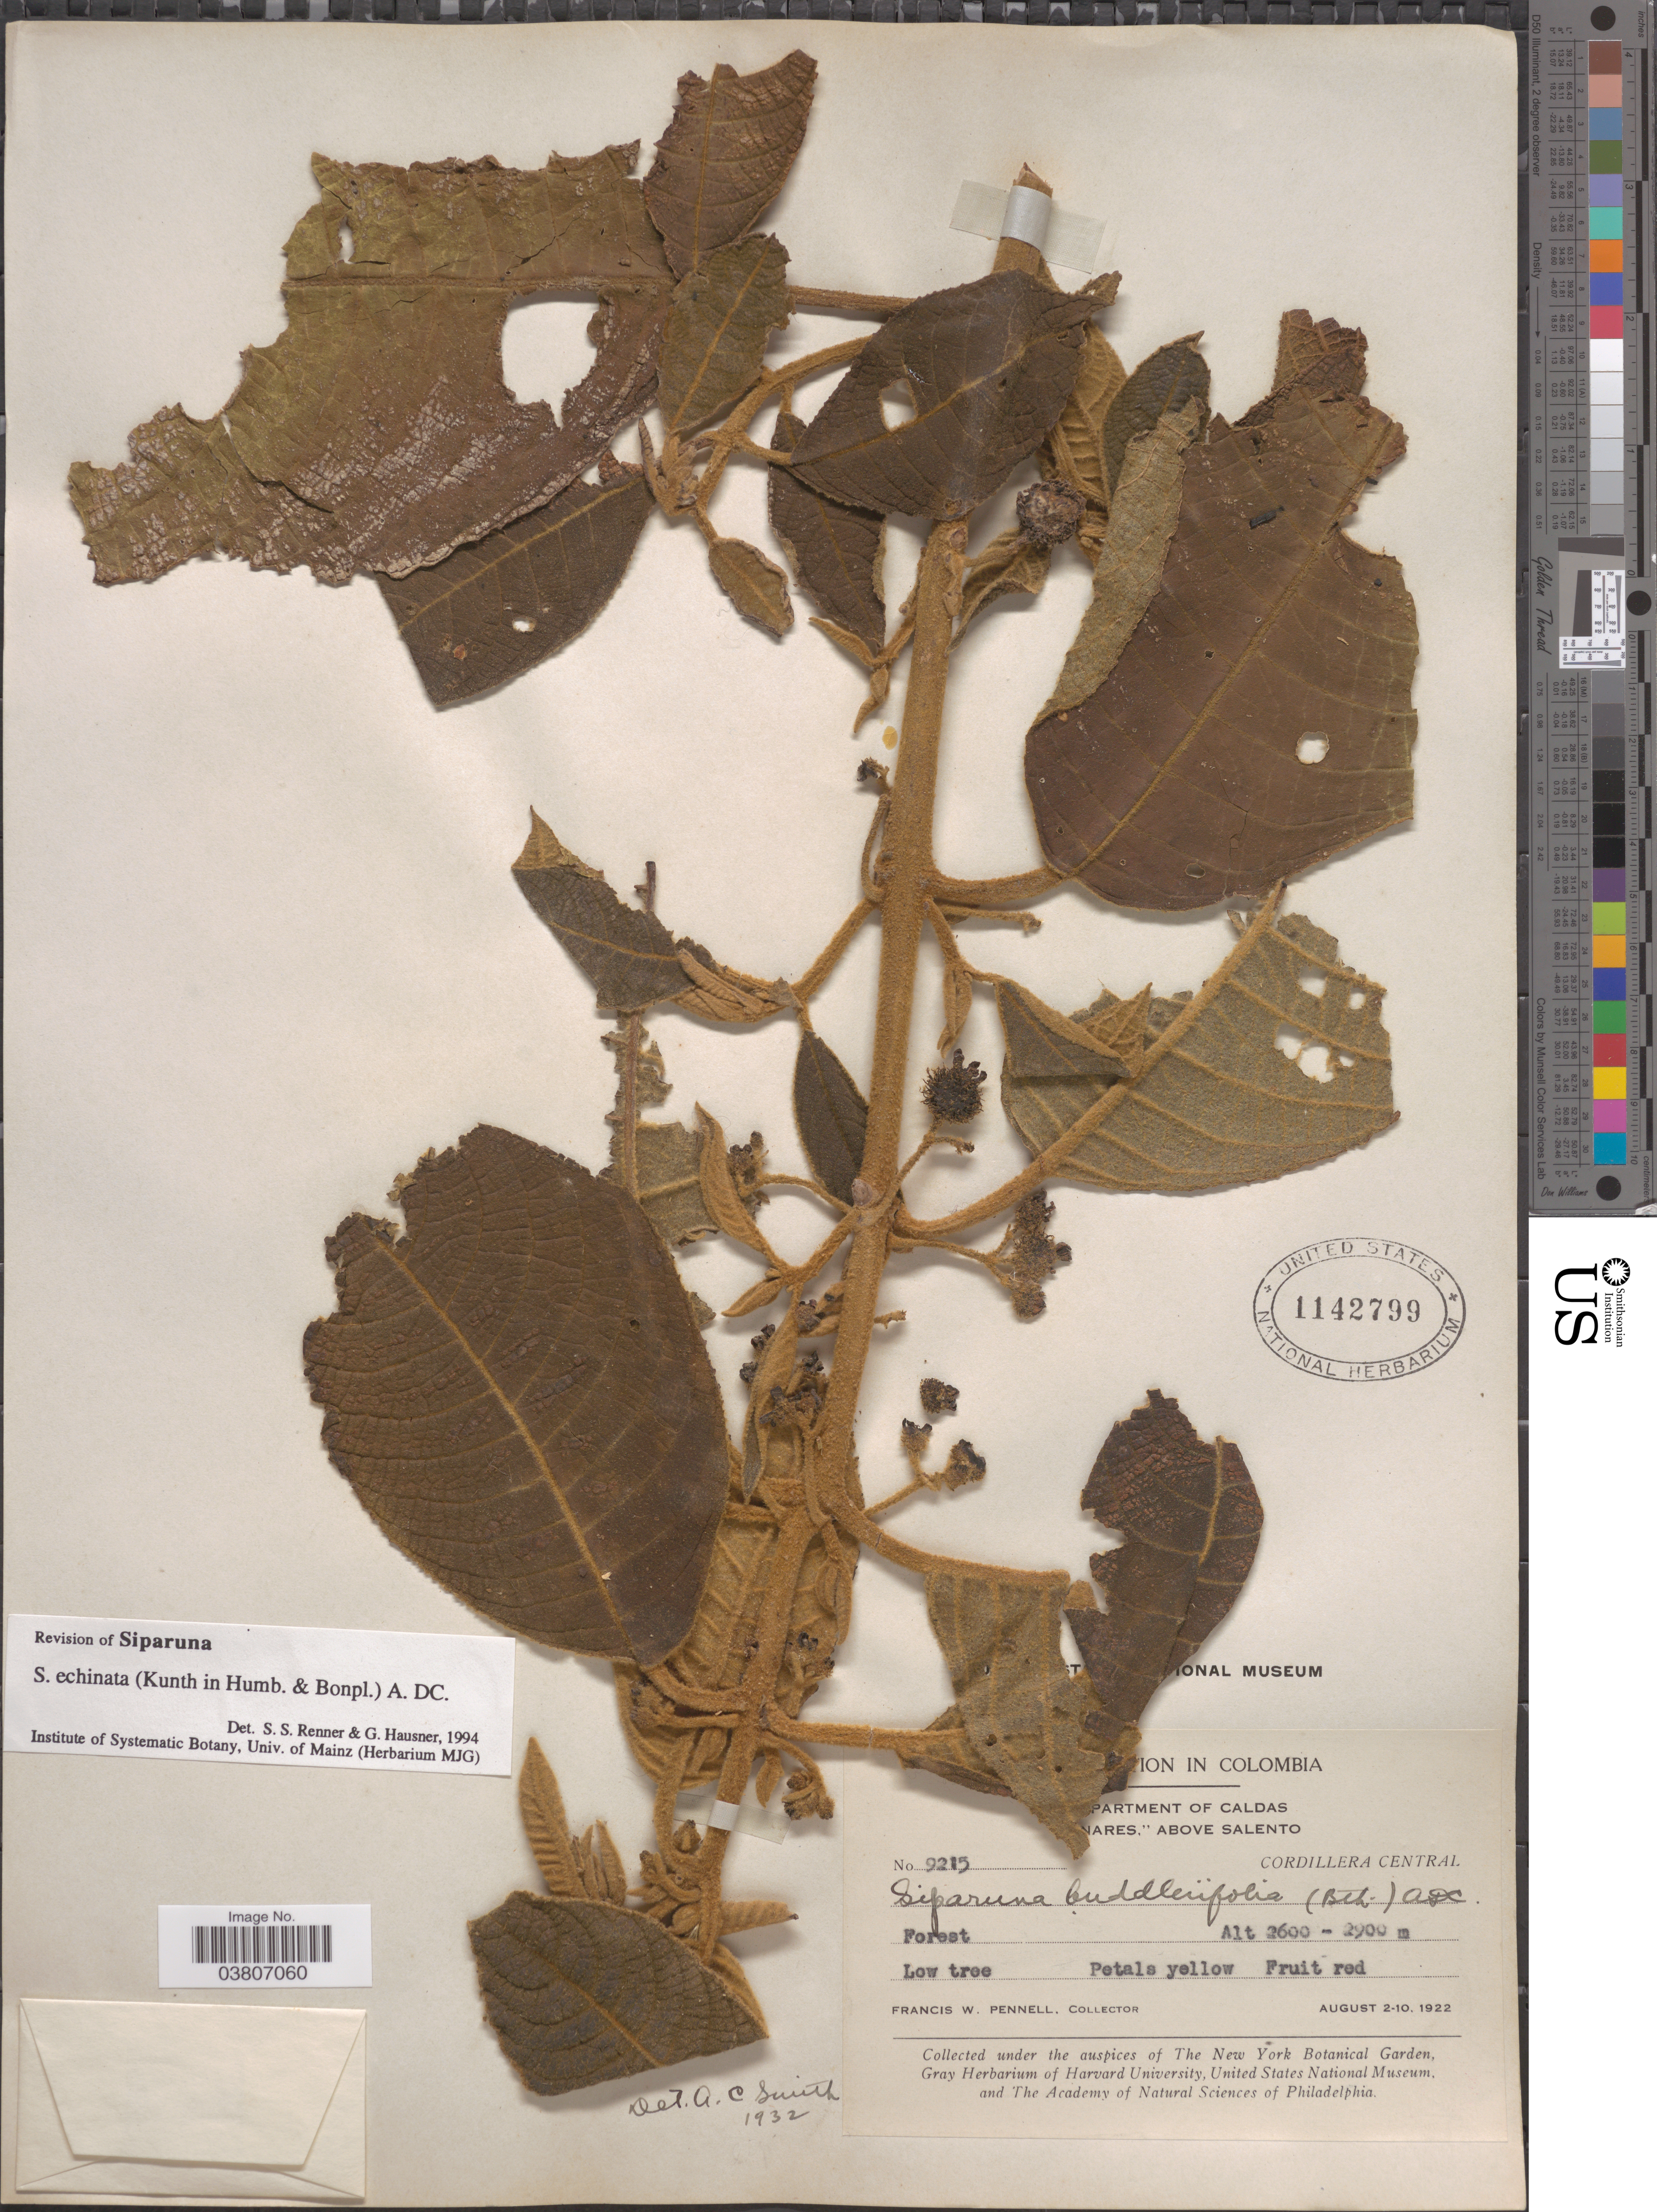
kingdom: Plantae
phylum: Tracheophyta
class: Magnoliopsida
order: Laurales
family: Siparunaceae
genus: Siparuna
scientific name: Siparuna echinata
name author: (Kunth) A. DC.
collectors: F. W. Pennell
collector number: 9215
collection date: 1922-08-02/1922-08-10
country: Colombia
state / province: Caldas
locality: "Pinares," above Salento. Cordillera Central.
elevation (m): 2600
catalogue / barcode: US 1142799